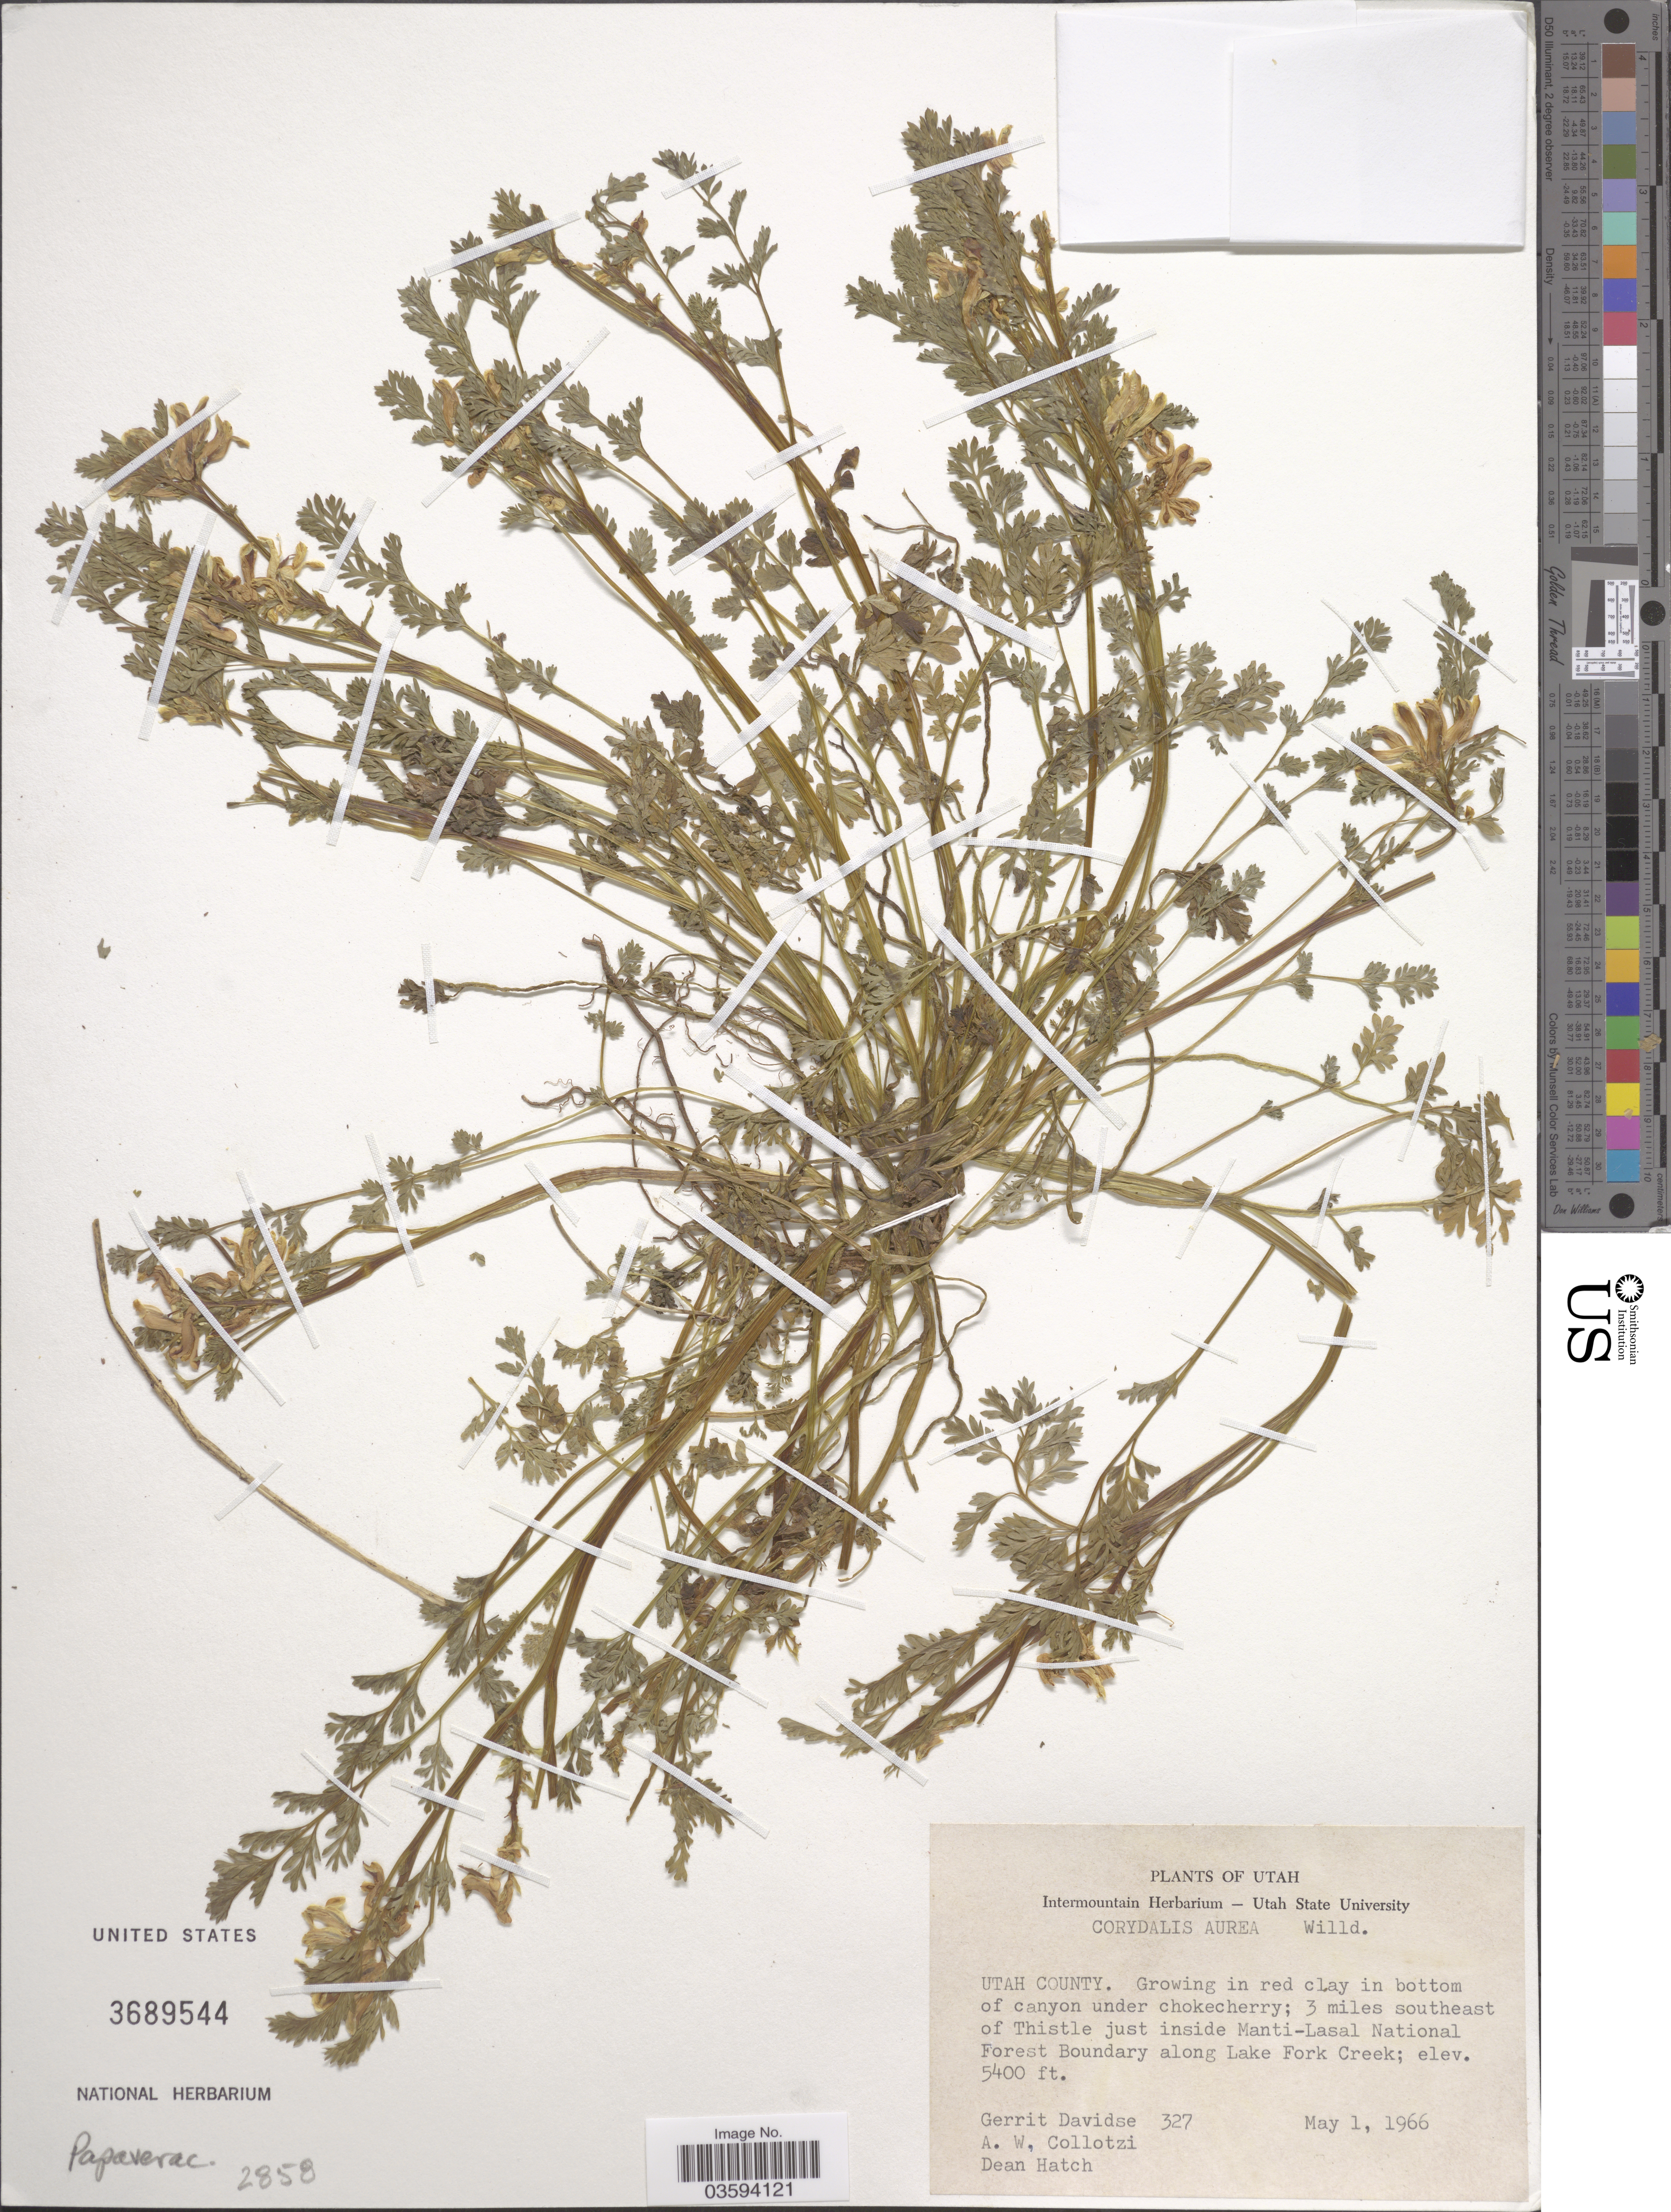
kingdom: Plantae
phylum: Tracheophyta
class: Magnoliopsida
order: Ranunculales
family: Papaveraceae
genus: Corydalis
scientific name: Corydalis aurea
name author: Willd.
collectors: G. Davidse, A. W. Collotzi & D. Hatch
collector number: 327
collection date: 1966-05-01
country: United States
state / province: Utah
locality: Utah County. 3 miles southeast of Thistle just inside Manti-Lasal National Forest Boundary along Lake Fork Creek.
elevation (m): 1646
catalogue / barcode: US 3689544